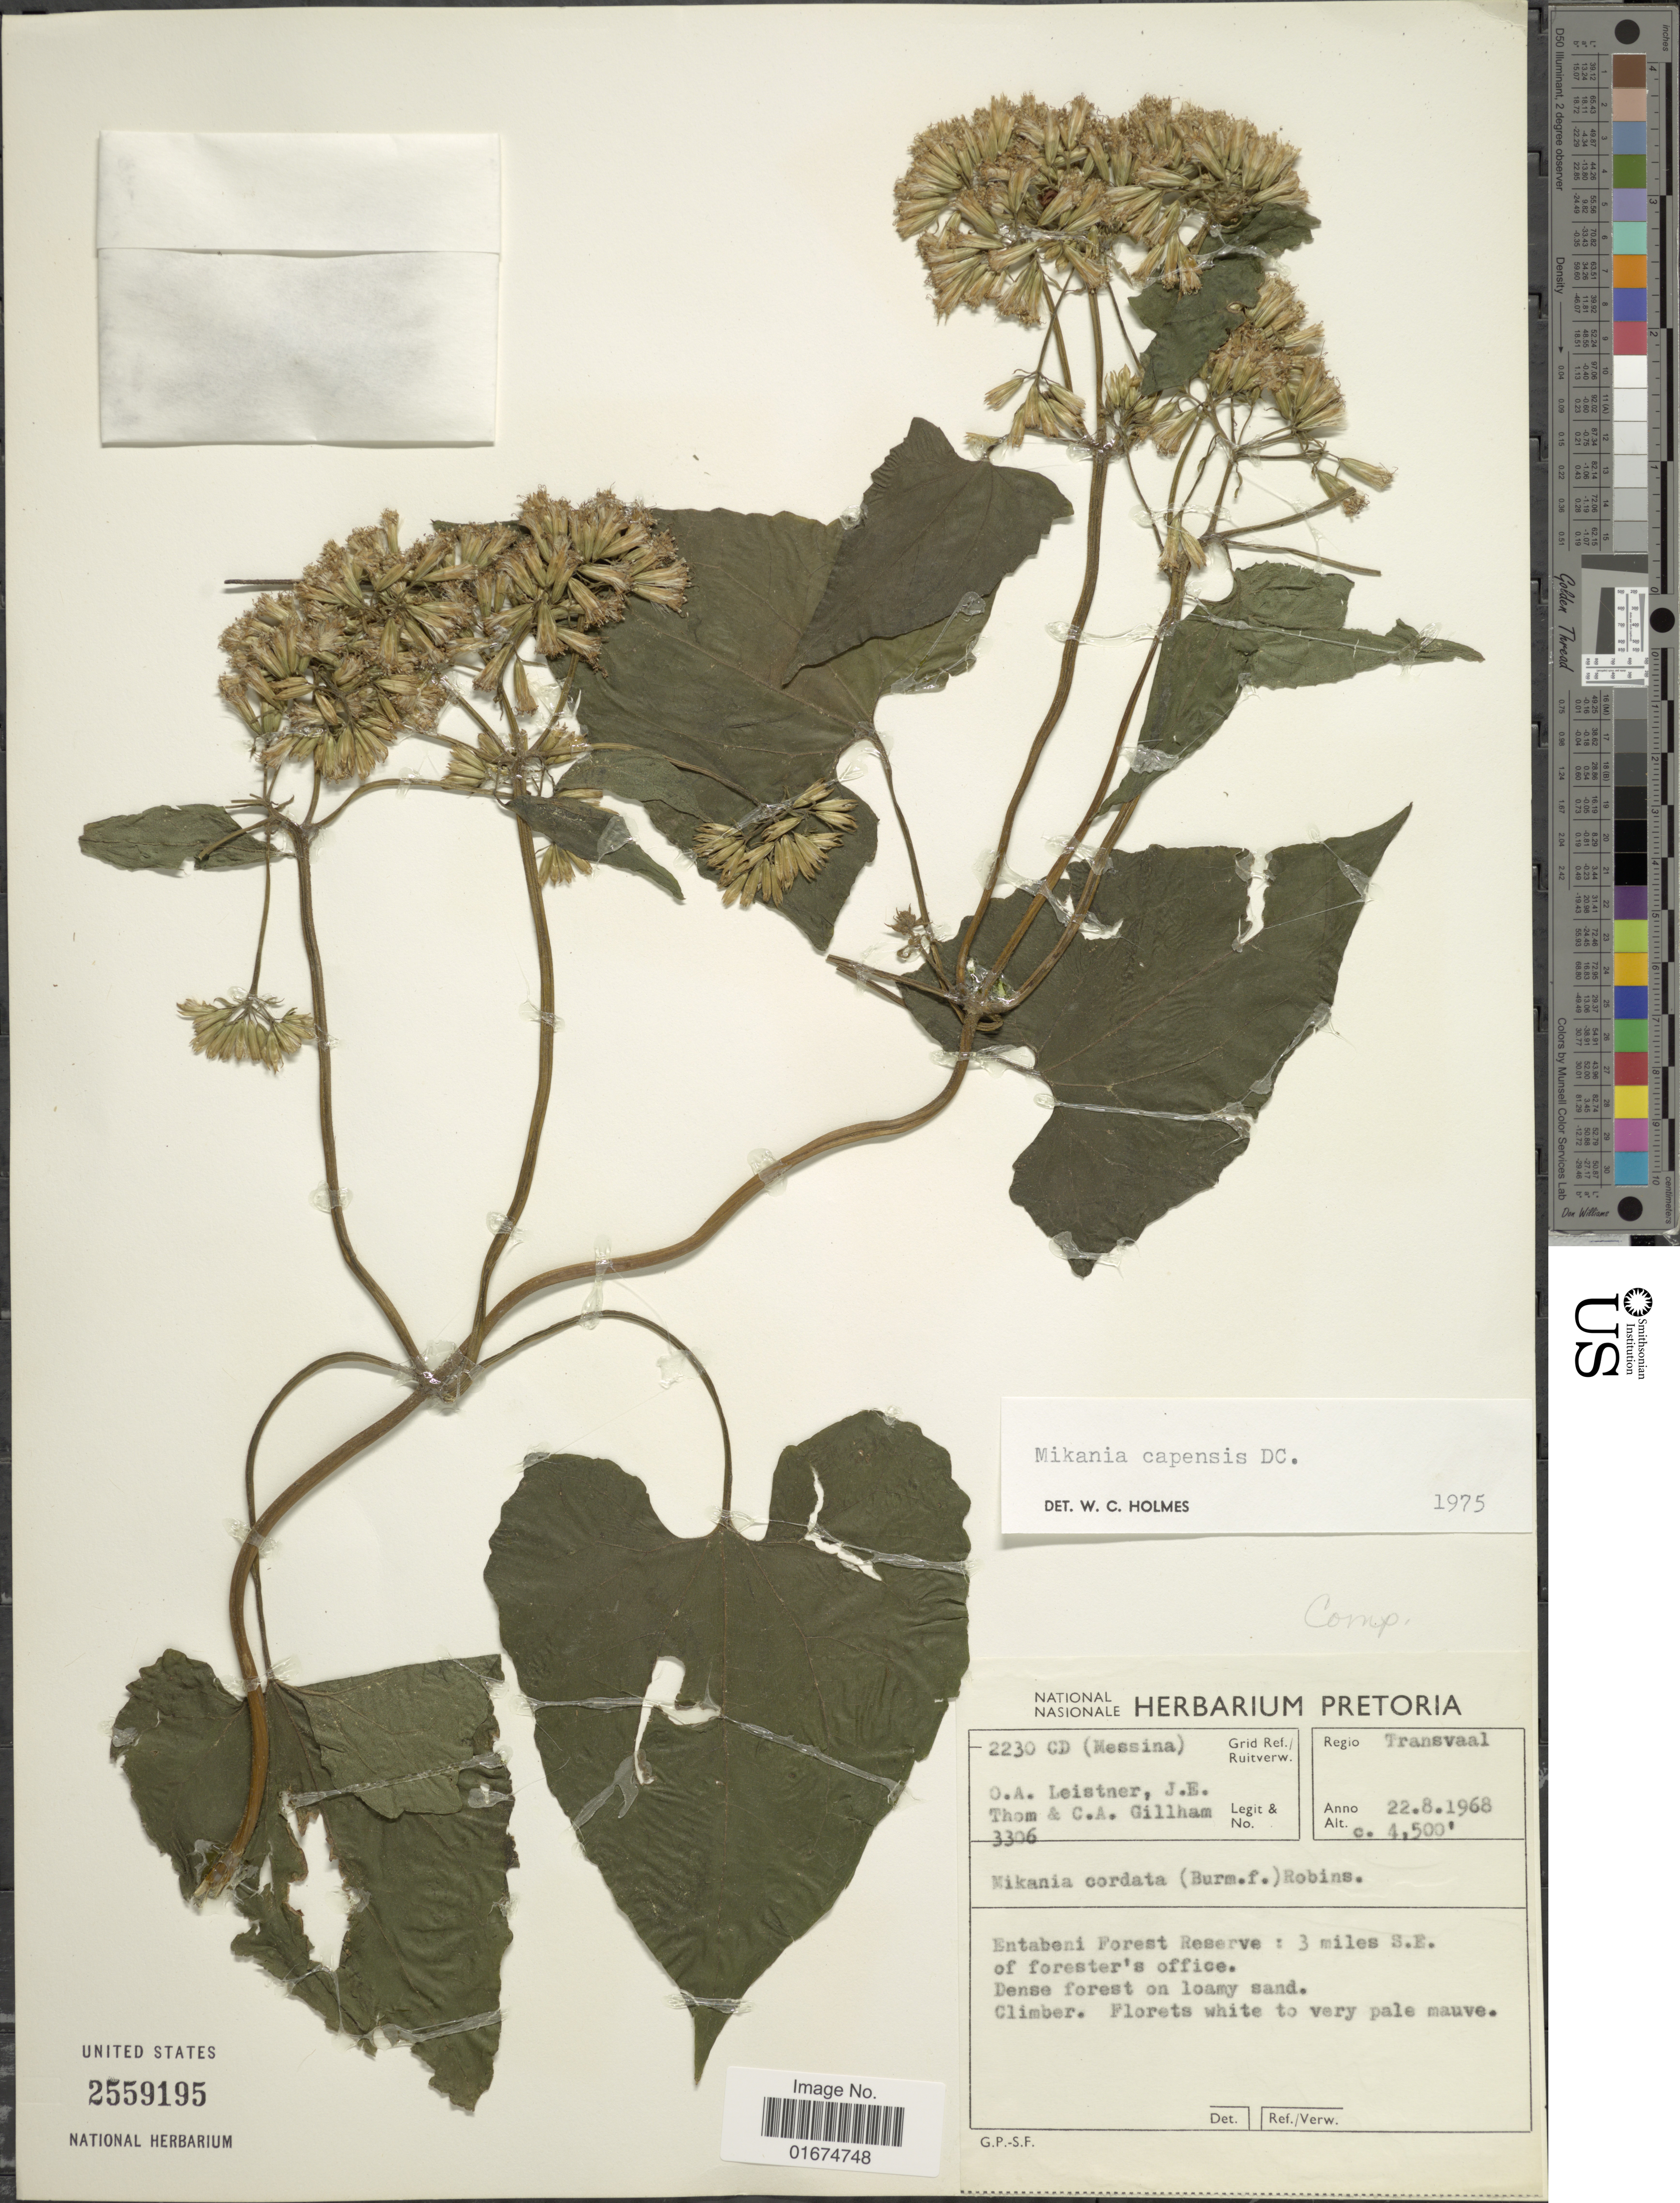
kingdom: Plantae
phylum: Tracheophyta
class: Magnoliopsida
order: Asterales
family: Asteraceae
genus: Mikania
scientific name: Mikania capensis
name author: DC.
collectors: O. A. Leistner, J. Thom & C. Gillham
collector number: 3306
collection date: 1968-08-22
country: South Africa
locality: Regio Transvaal, Entabeni Forest Reserve: 3 miles S.E. of forester's office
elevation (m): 1372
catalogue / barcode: US 2559195